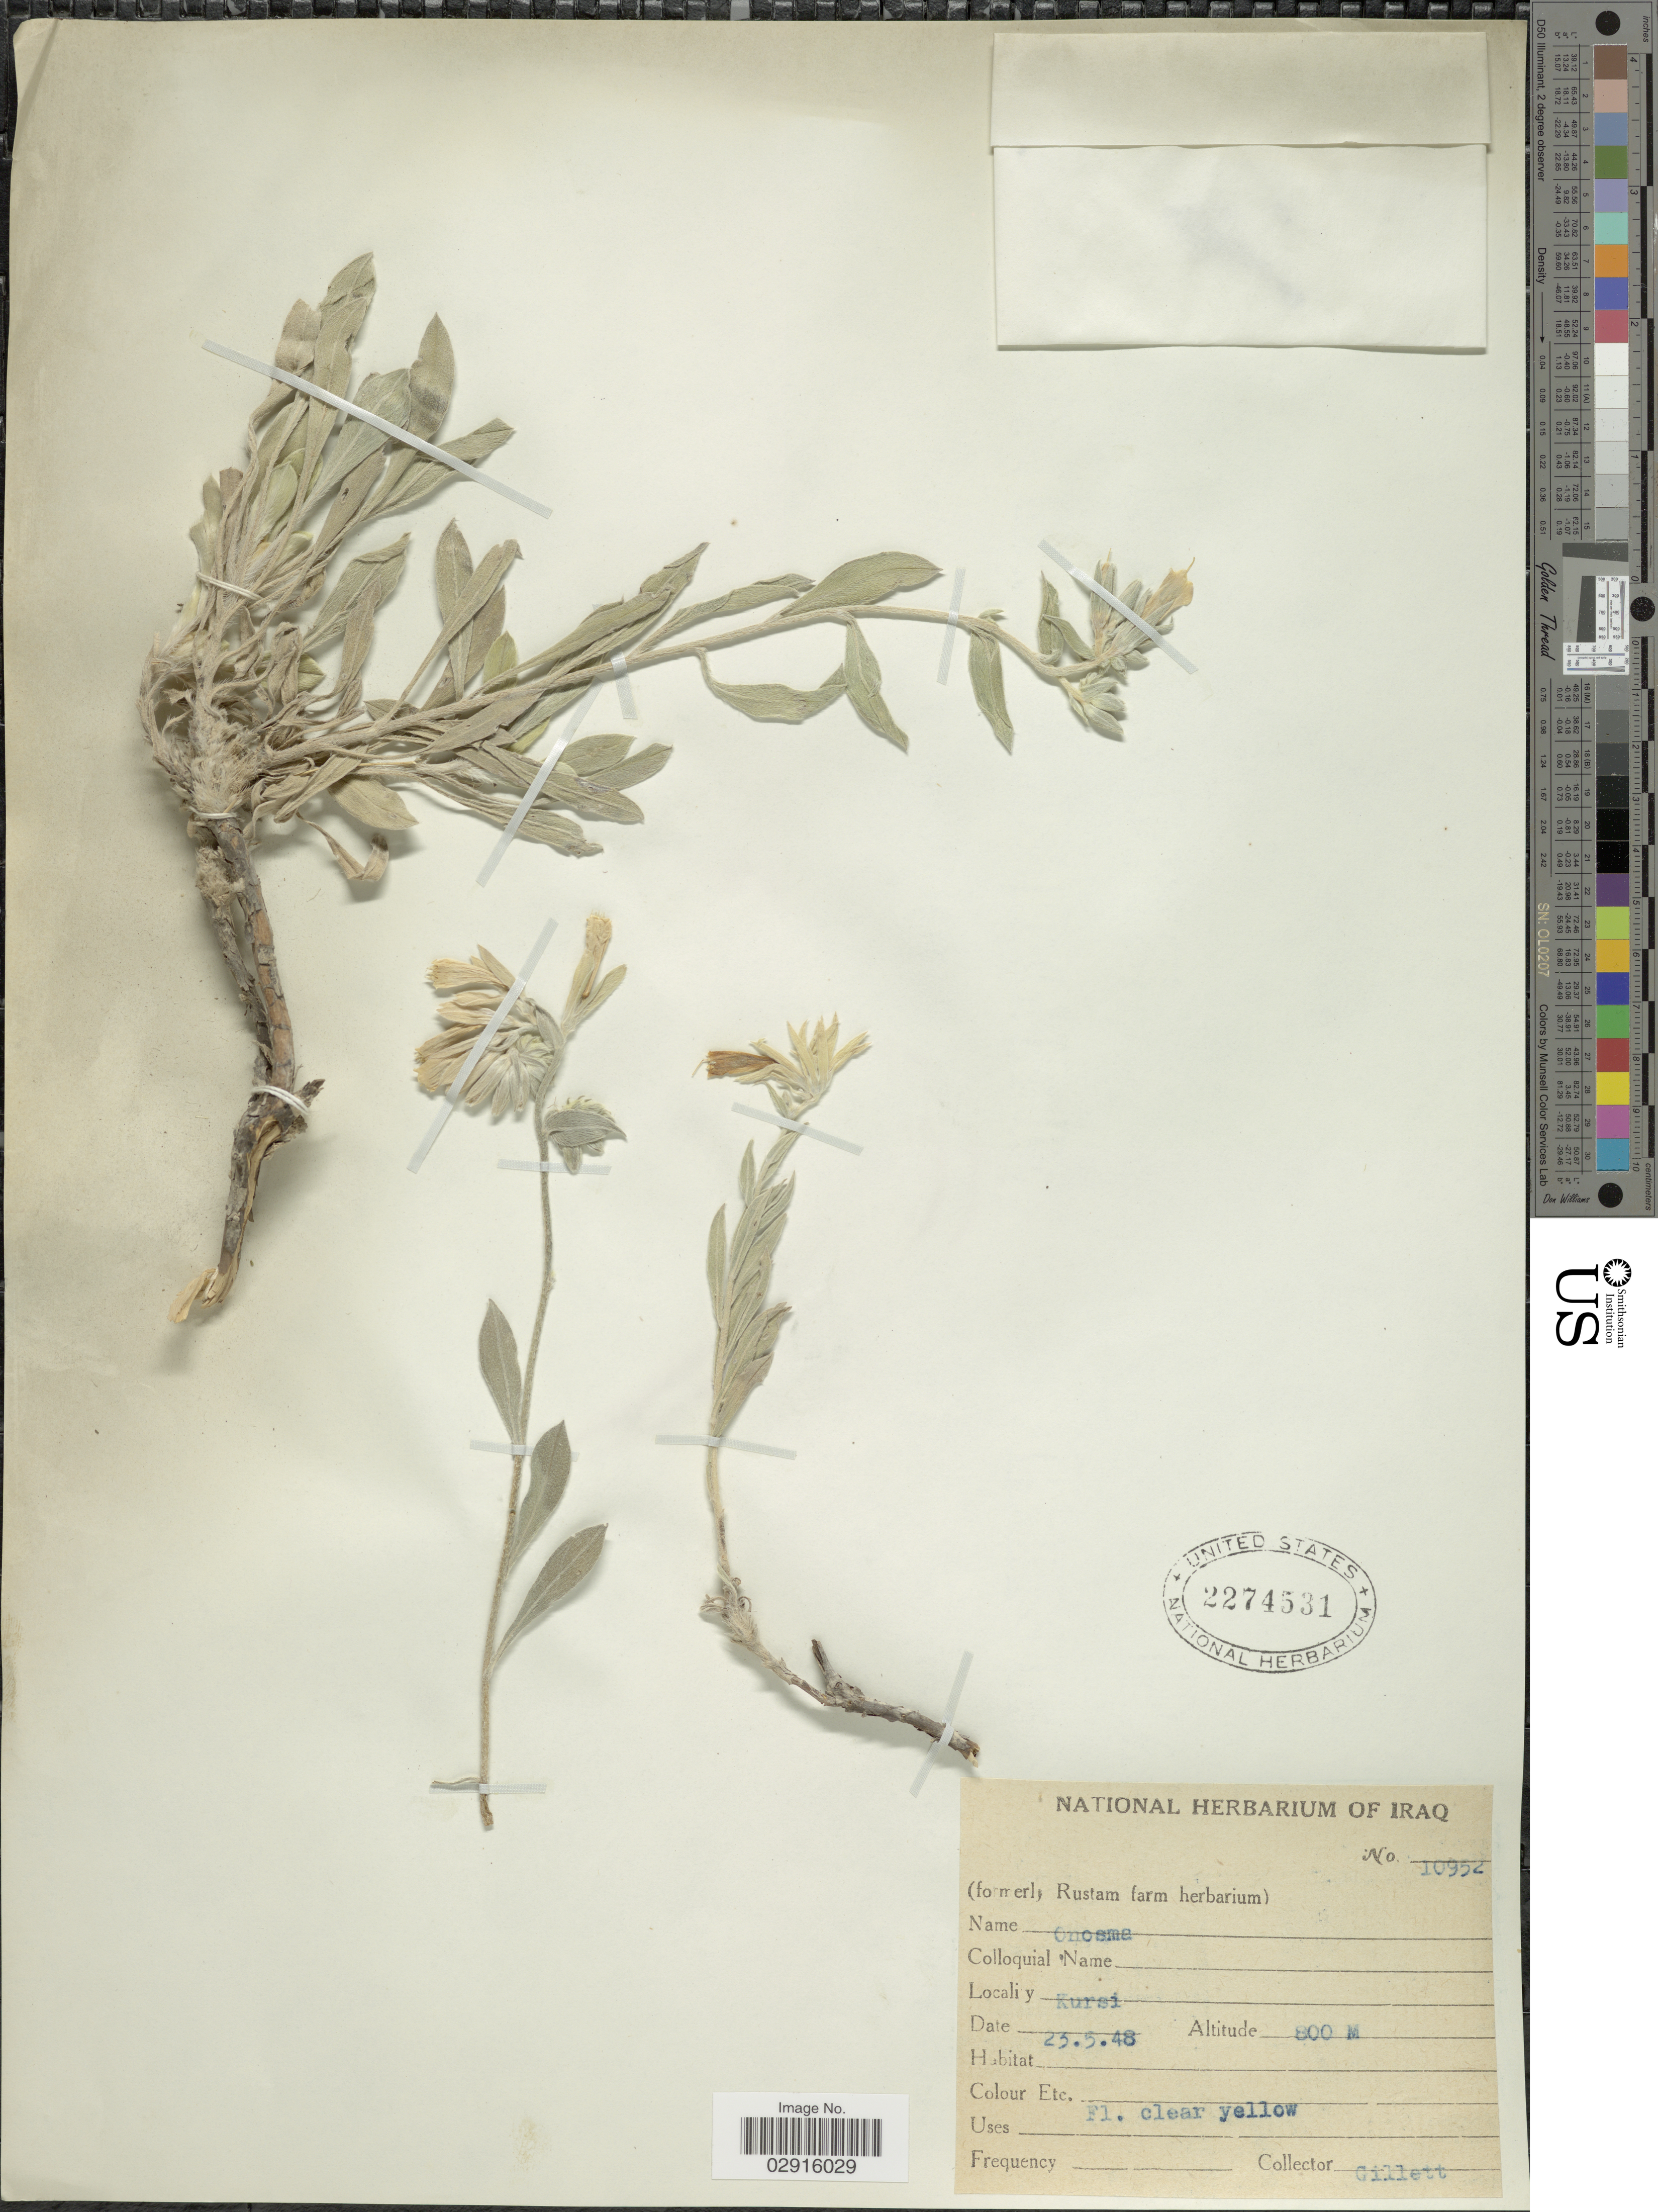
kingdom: Plantae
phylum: Tracheophyta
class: Magnoliopsida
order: Boraginales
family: Boraginaceae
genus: Onosma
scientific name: Onosma sp.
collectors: Gillett, --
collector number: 10952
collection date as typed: Transcribed d/m/y: 23/5/48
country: Iraq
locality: Kursi.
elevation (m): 800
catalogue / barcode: US 2274531